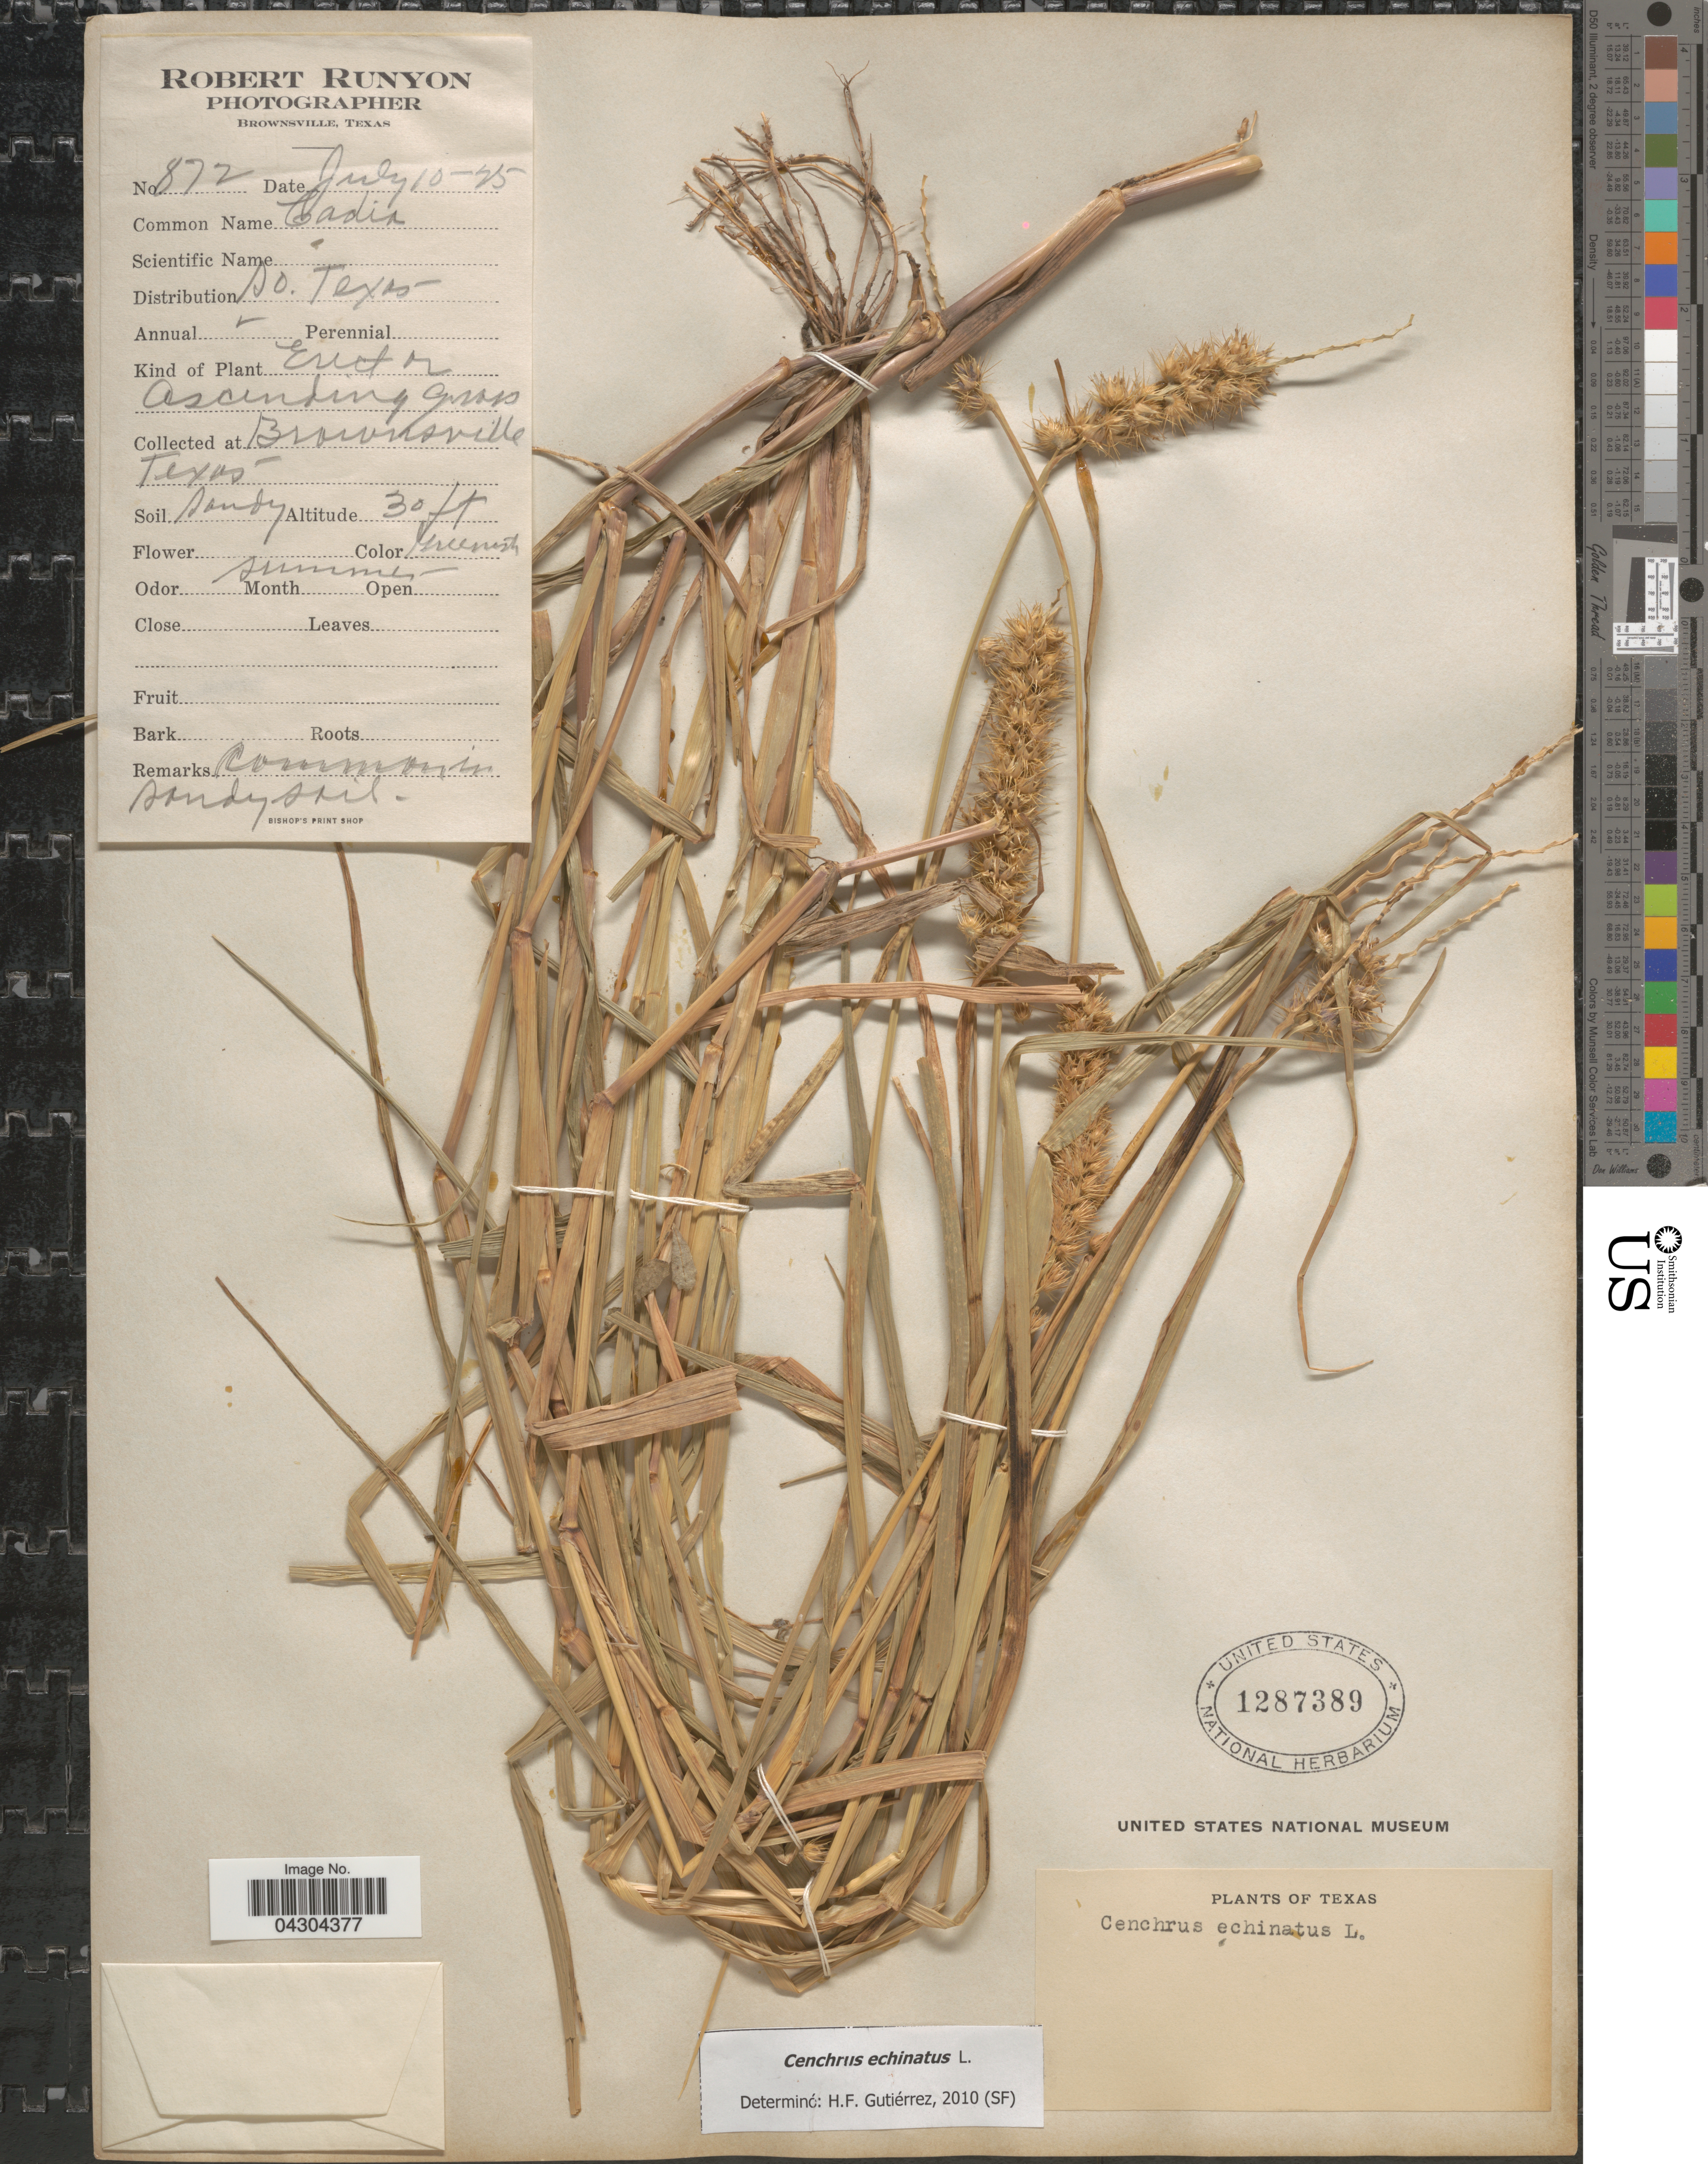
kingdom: Plantae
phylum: Tracheophyta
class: Liliopsida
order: Poales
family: Poaceae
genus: Cenchrus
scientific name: Cenchrus echinatus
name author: L.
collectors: R. Runyon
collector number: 872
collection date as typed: Transcribed d/m/y: 10/7/25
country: United States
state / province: Texas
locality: Brownsville.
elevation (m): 9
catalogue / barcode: US 1287389